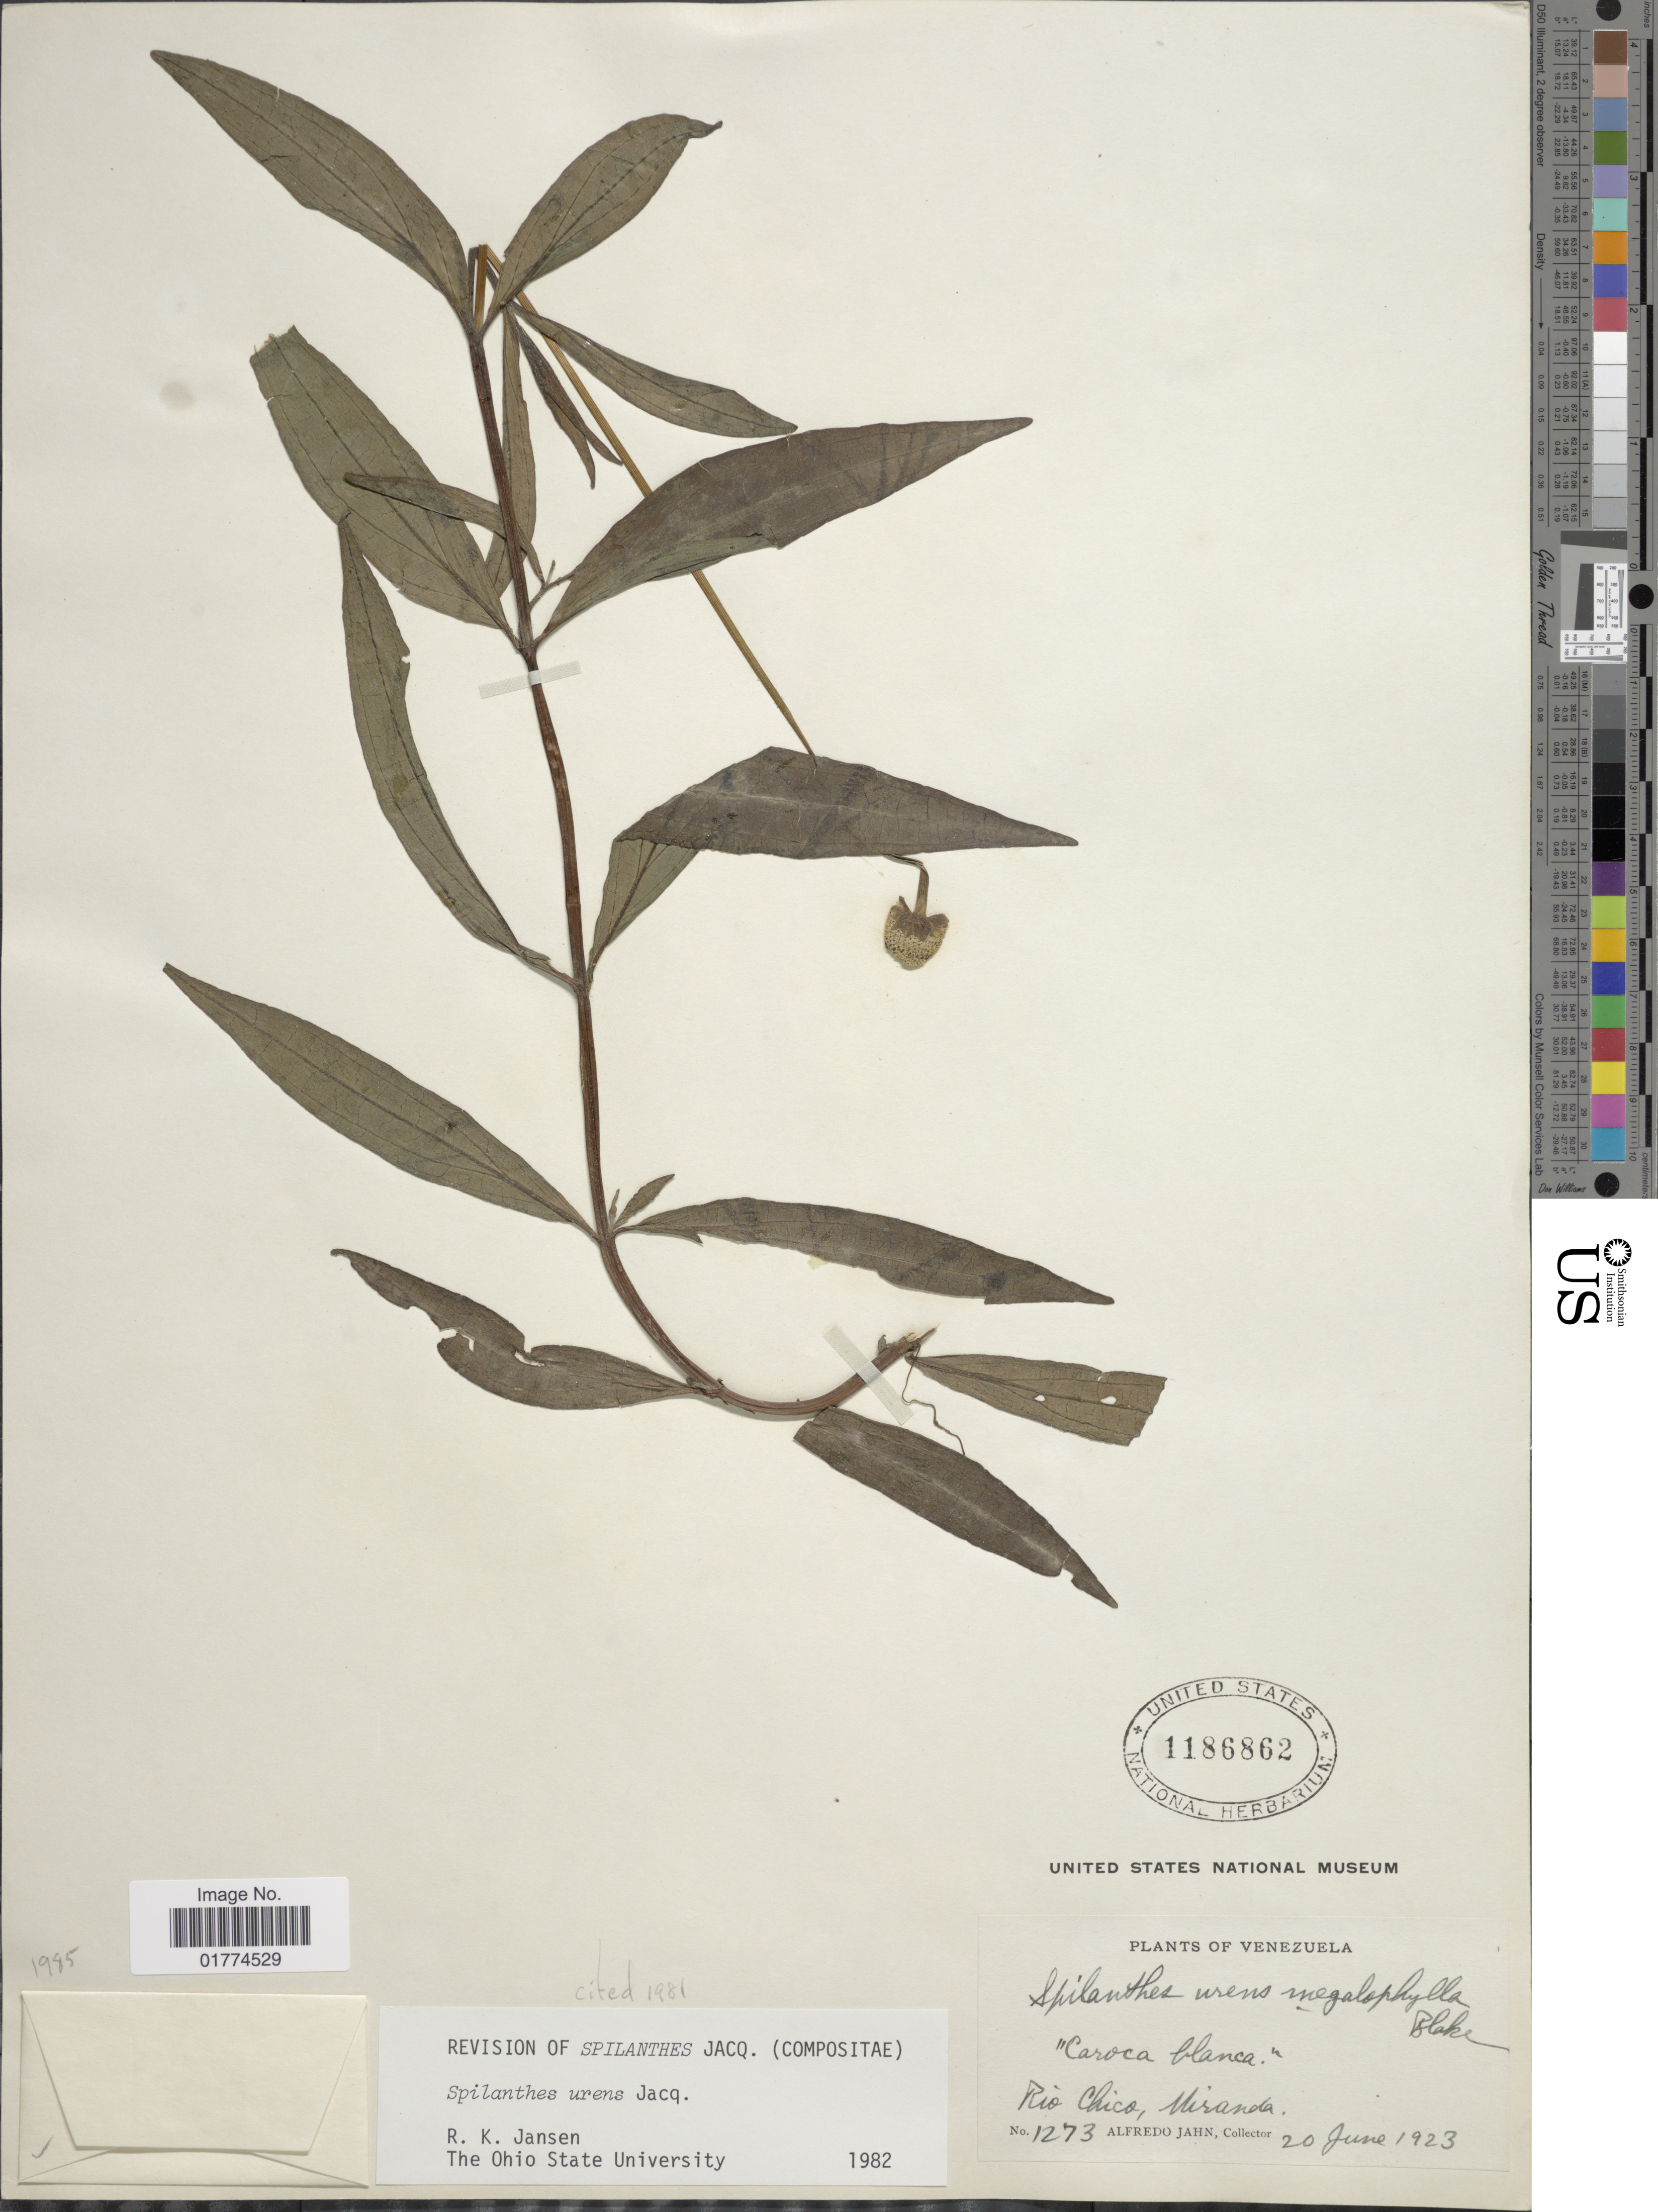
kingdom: Plantae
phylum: Tracheophyta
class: Magnoliopsida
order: Asterales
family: Asteraceae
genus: Spilanthes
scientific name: Spilanthes urens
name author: Jacq.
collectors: A. Jahn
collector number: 1273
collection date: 1923-06-20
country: Venezuela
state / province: Miranda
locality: Rio Chico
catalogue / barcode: US 1186862